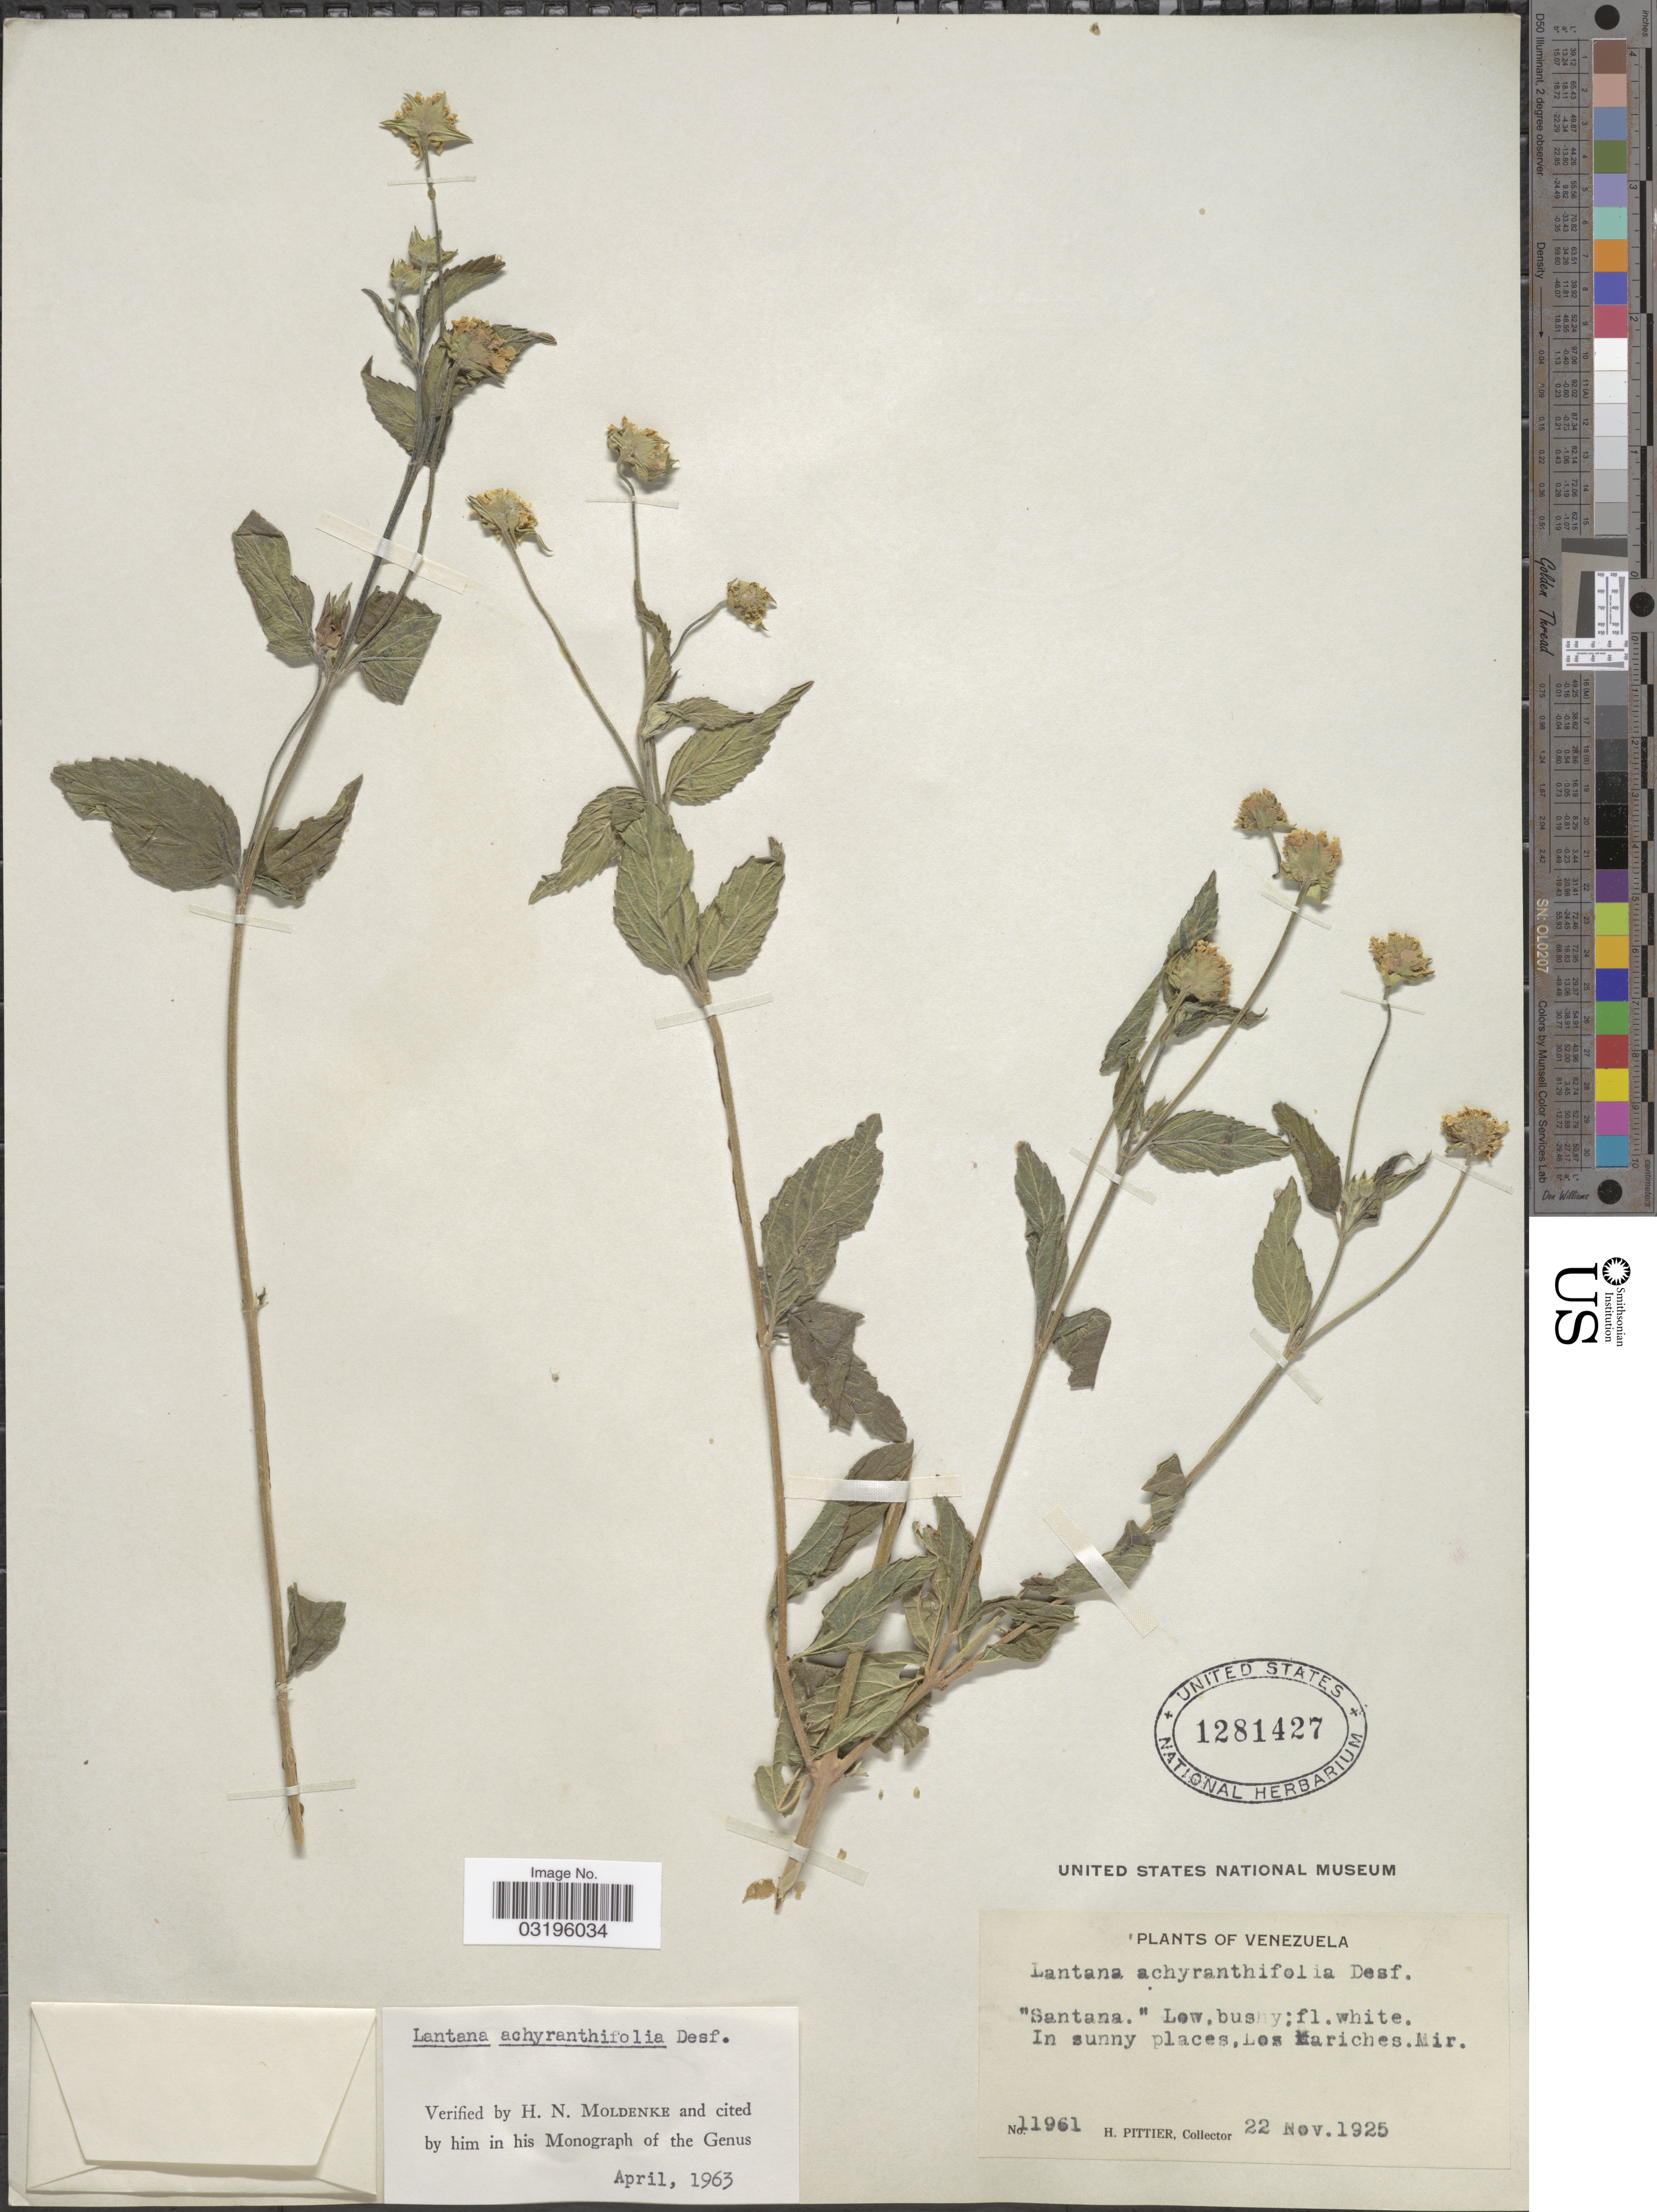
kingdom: Plantae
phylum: Tracheophyta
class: Magnoliopsida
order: Lamiales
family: Verbenaceae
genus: Lantana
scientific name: Lantana achyranthifolia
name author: Desf.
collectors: H. F. Pittier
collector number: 11961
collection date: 1925-11-22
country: Venezuela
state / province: Miranda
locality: In sunny places, Los Mariches.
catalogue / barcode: US 1281427